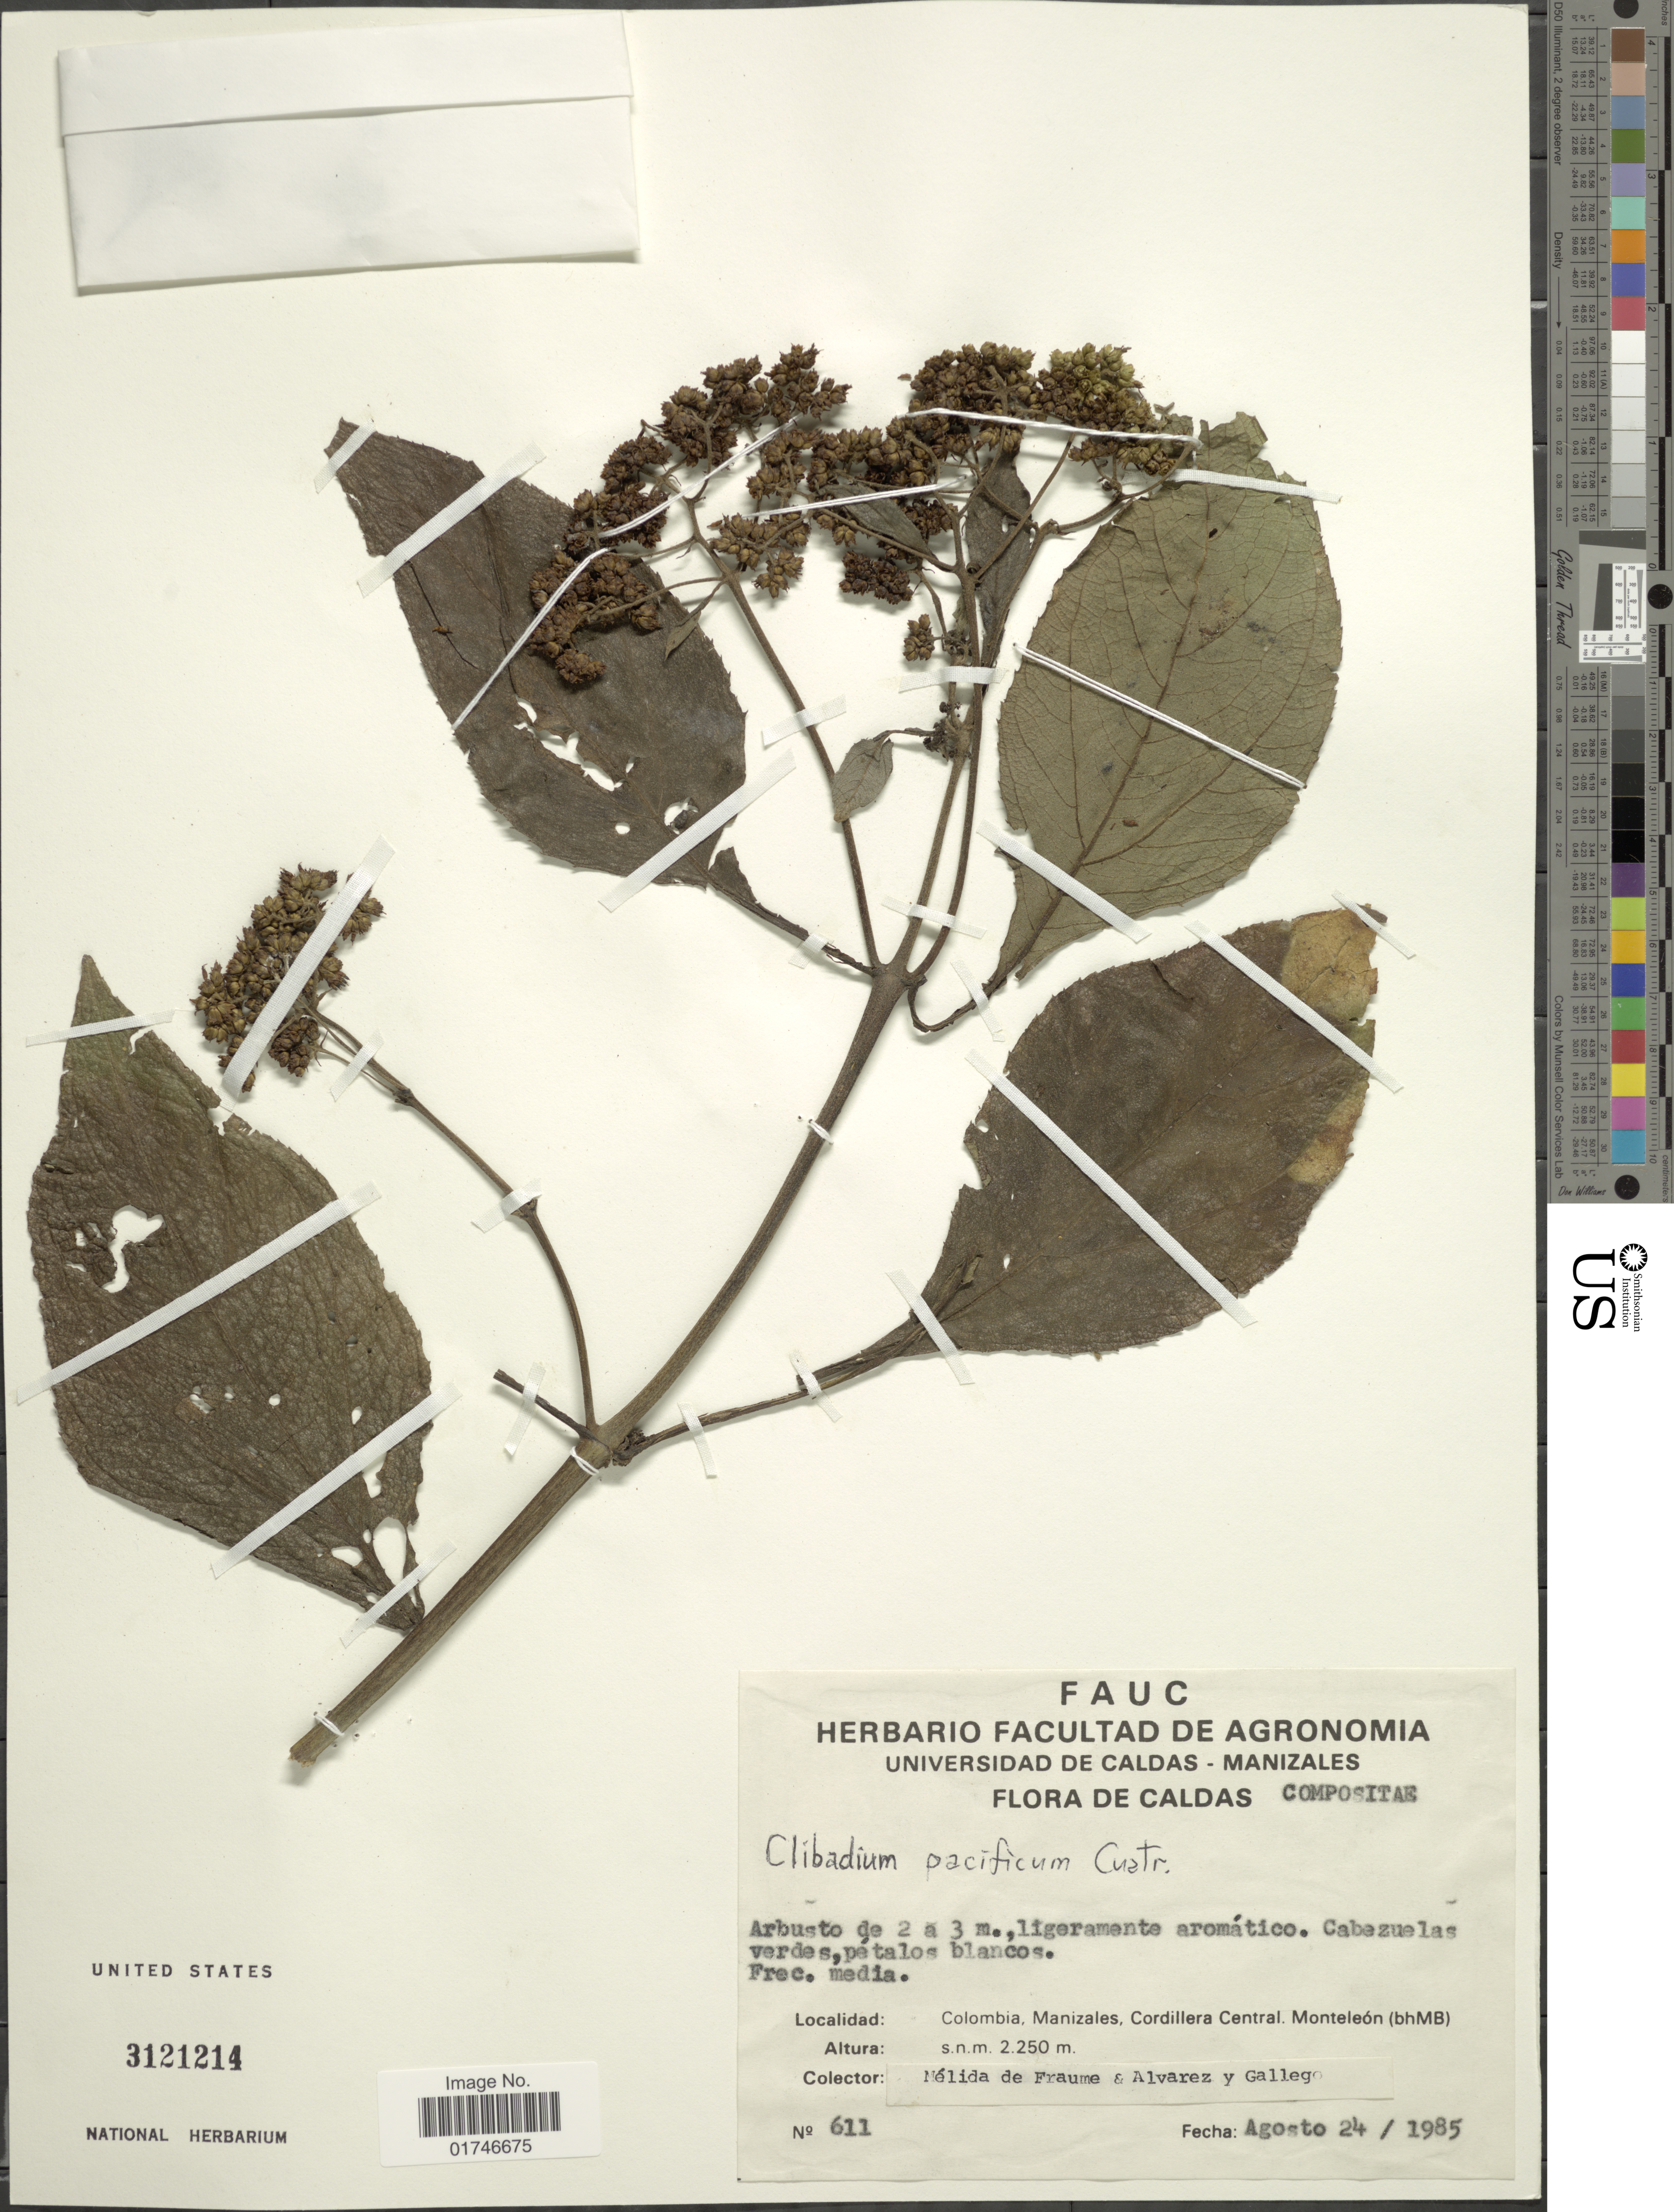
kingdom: Plantae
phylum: Tracheophyta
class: Magnoliopsida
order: Asterales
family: Asteraceae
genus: Clibadium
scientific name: Clibadium pacificum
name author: Cuatrec.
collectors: M. Fraume, -- Alvarez & -. Gallego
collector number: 611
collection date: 1985-08-24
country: Colombia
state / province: Caldas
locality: Colombia. Manizales, Cordillera Central. Monteleón (bhMB)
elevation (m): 2250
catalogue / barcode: US 3121214